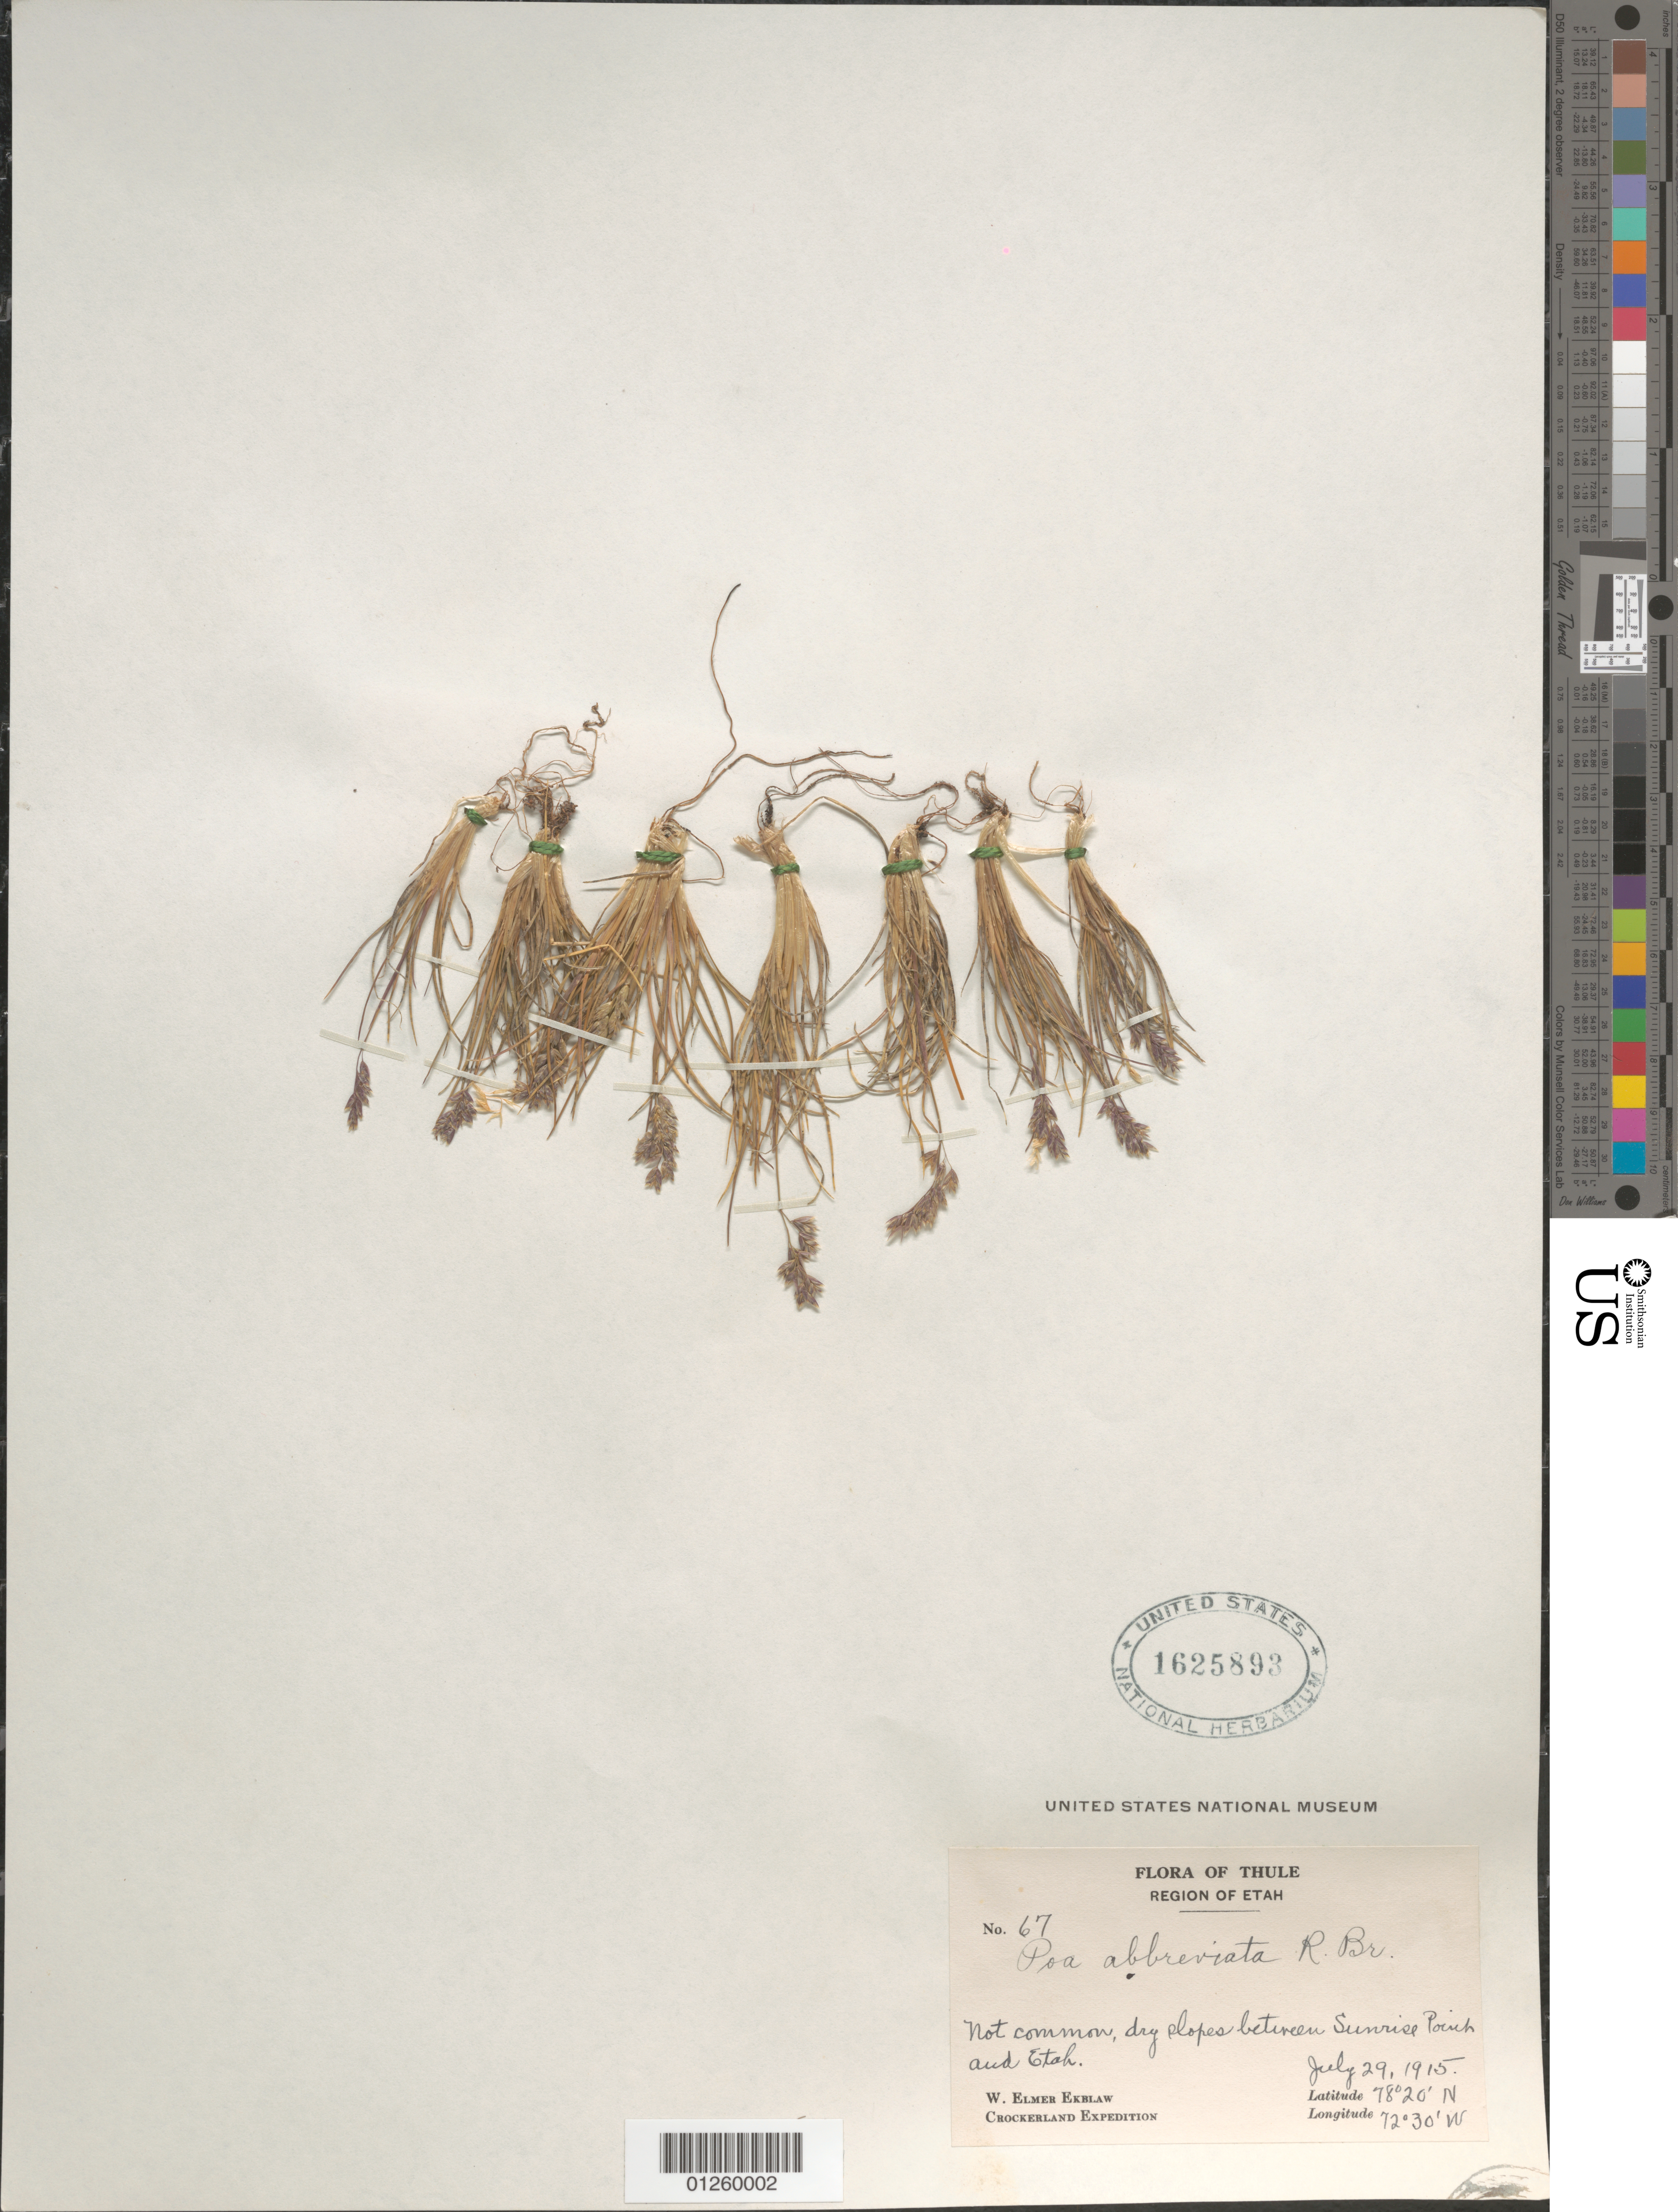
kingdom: Plantae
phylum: Tracheophyta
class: Liliopsida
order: Poales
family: Poaceae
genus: Poa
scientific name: Poa abbreviata subsp. abbreviata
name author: R. Br.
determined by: Soreng, Robert J., Research Associate (BOT), Smithsonian Institution - National Museum of Natural History (UNITED STATES)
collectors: W. Ekblaw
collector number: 67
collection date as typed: July 29, 1915.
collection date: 1915-07-29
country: Greenland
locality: Region of Etah, Thule, Dry slopes between Sunrise Point and Etah.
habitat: Dry slopes.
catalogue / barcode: US 1625893